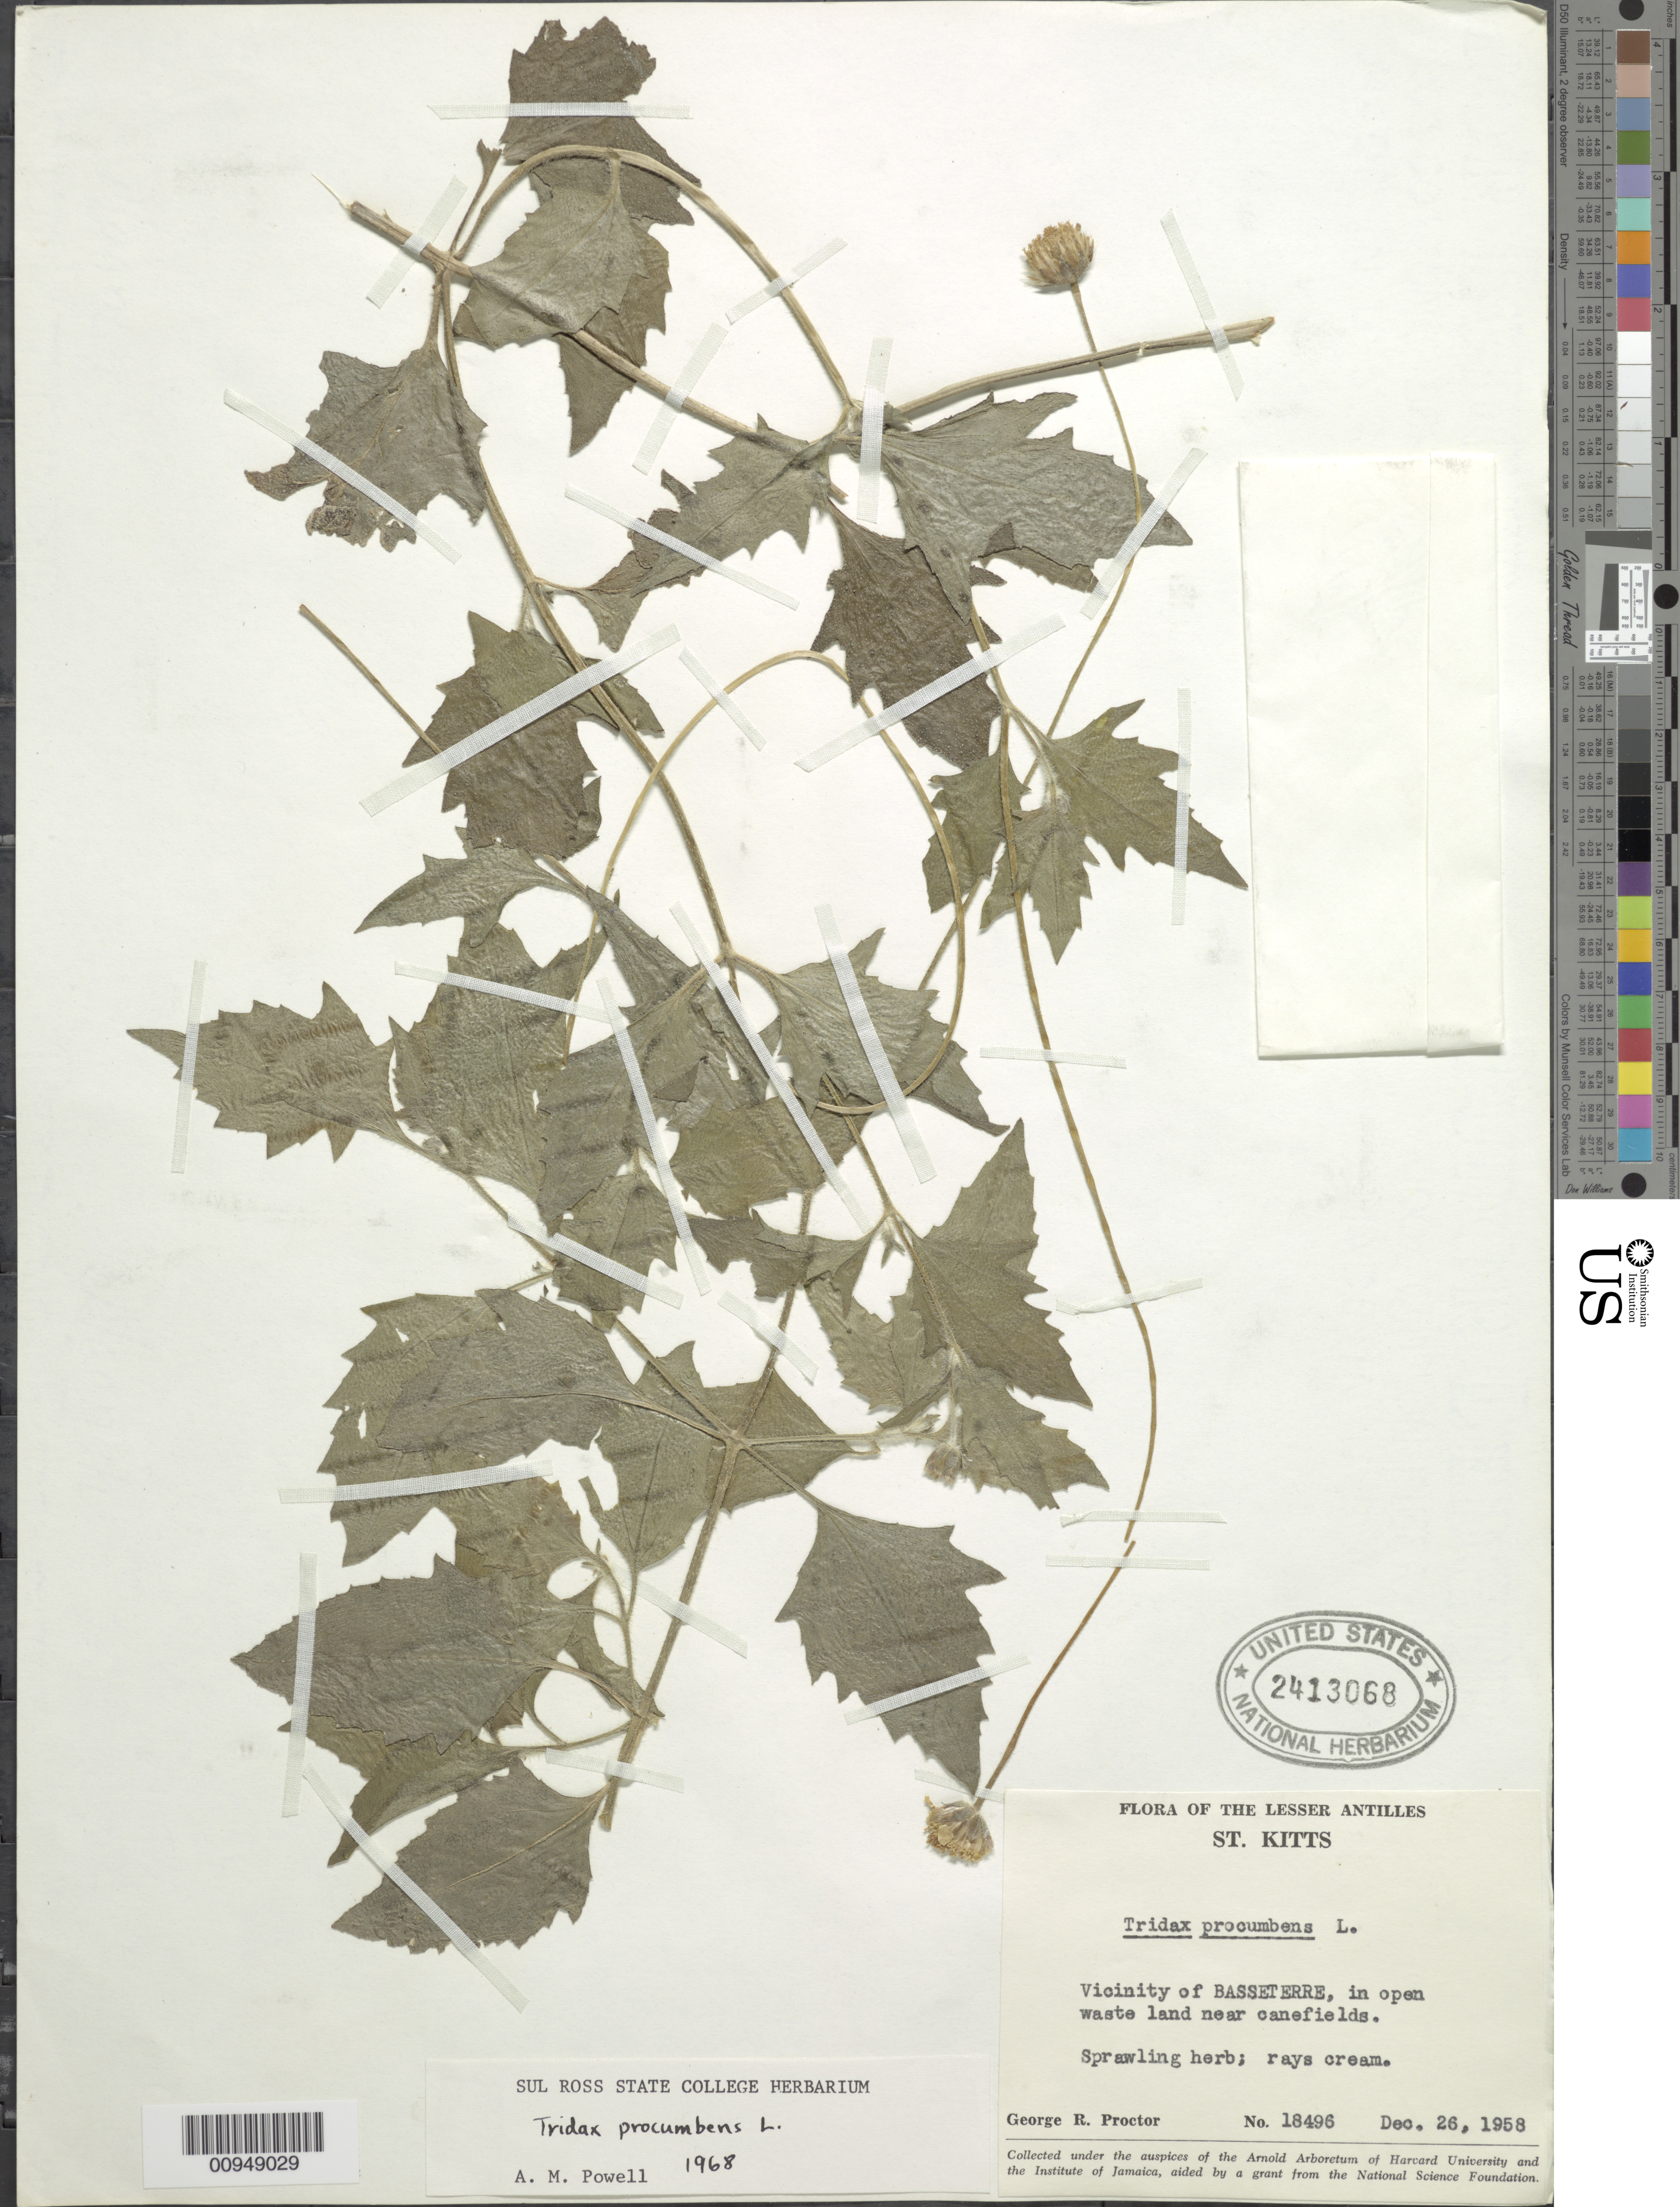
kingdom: Plantae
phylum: Tracheophyta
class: Magnoliopsida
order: Asterales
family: Asteraceae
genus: Tridax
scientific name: Tridax procumbens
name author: L.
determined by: Powell, A. M.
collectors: G. R. Proctor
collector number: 18496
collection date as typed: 26 Dec 1958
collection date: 1958-12-26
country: St. Christopher-Nevis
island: St. Christopher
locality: Vicinity of Basseterre, open waste land near canefields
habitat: Open waste land near canefields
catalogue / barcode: US 2413068